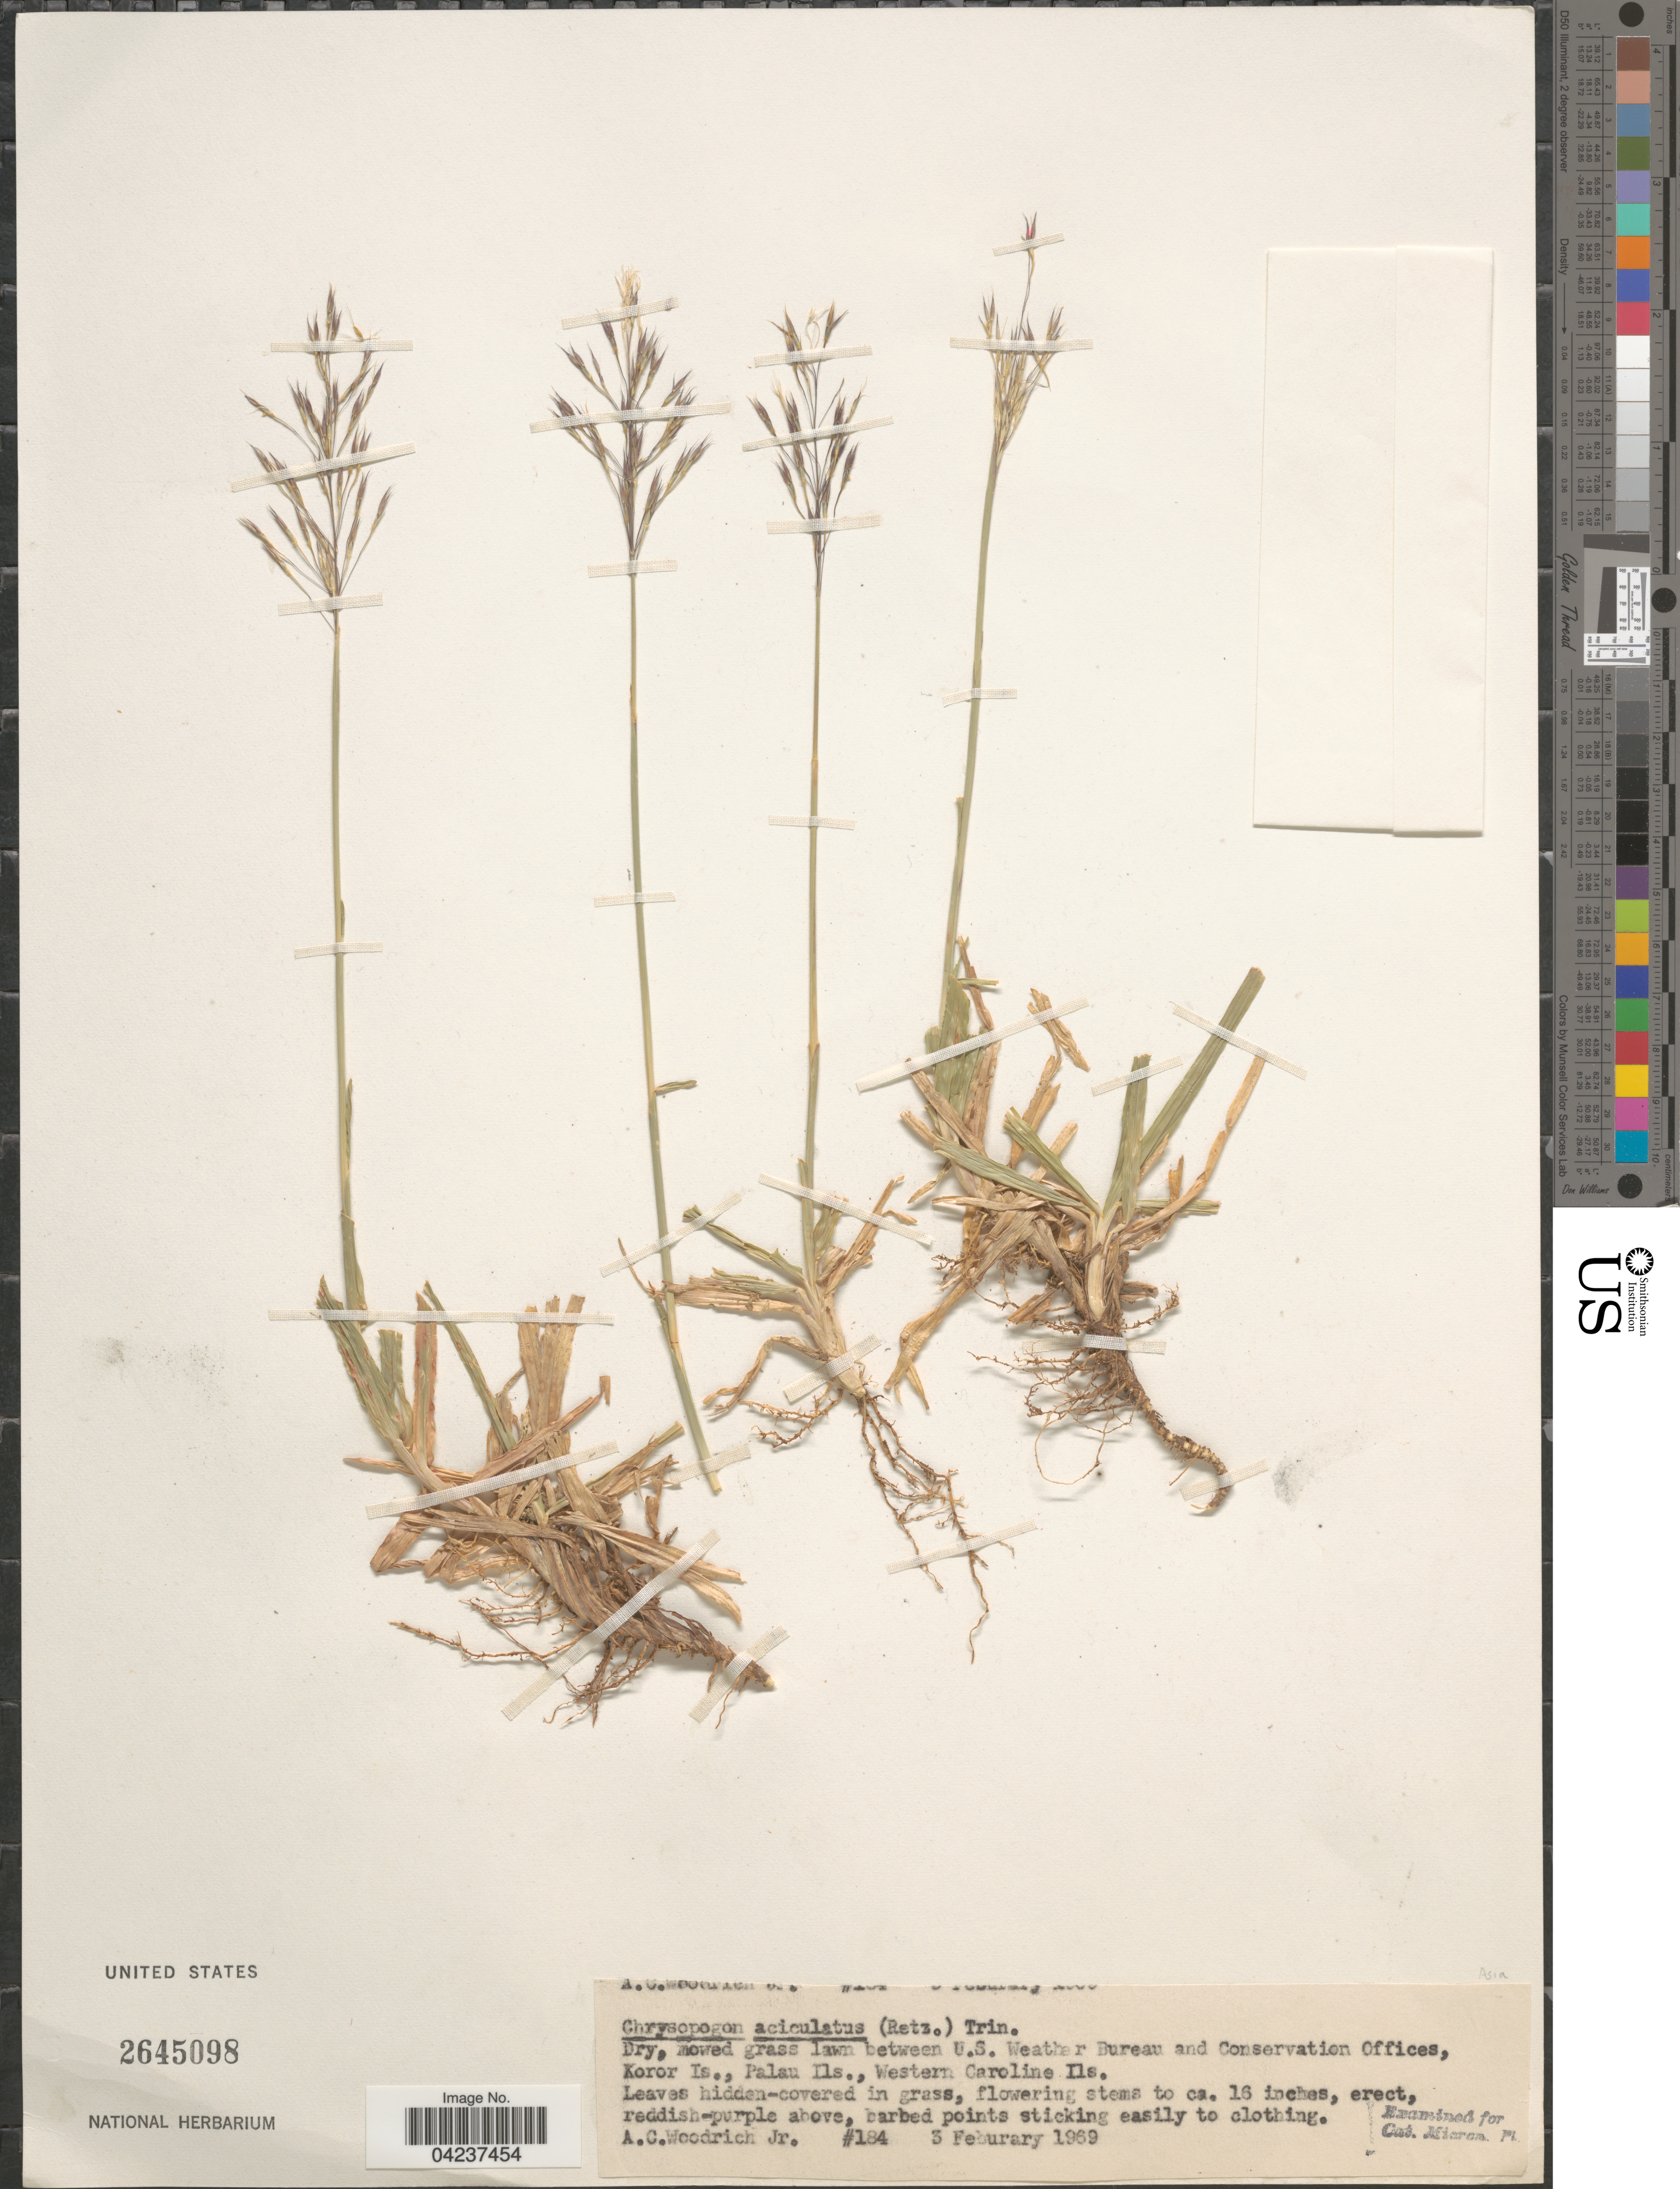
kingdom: Plantae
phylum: Tracheophyta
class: Liliopsida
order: Poales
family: Poaceae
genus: Chrysopogon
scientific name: Chrysopogon aciculatus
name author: (Retz.) Trin.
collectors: A. Woodrich Jr.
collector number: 184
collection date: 1969-02-03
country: Palau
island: Oreor [Koror]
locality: Koror Isl., Palau Ils., Western Caroline Ils.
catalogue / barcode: US 2645098